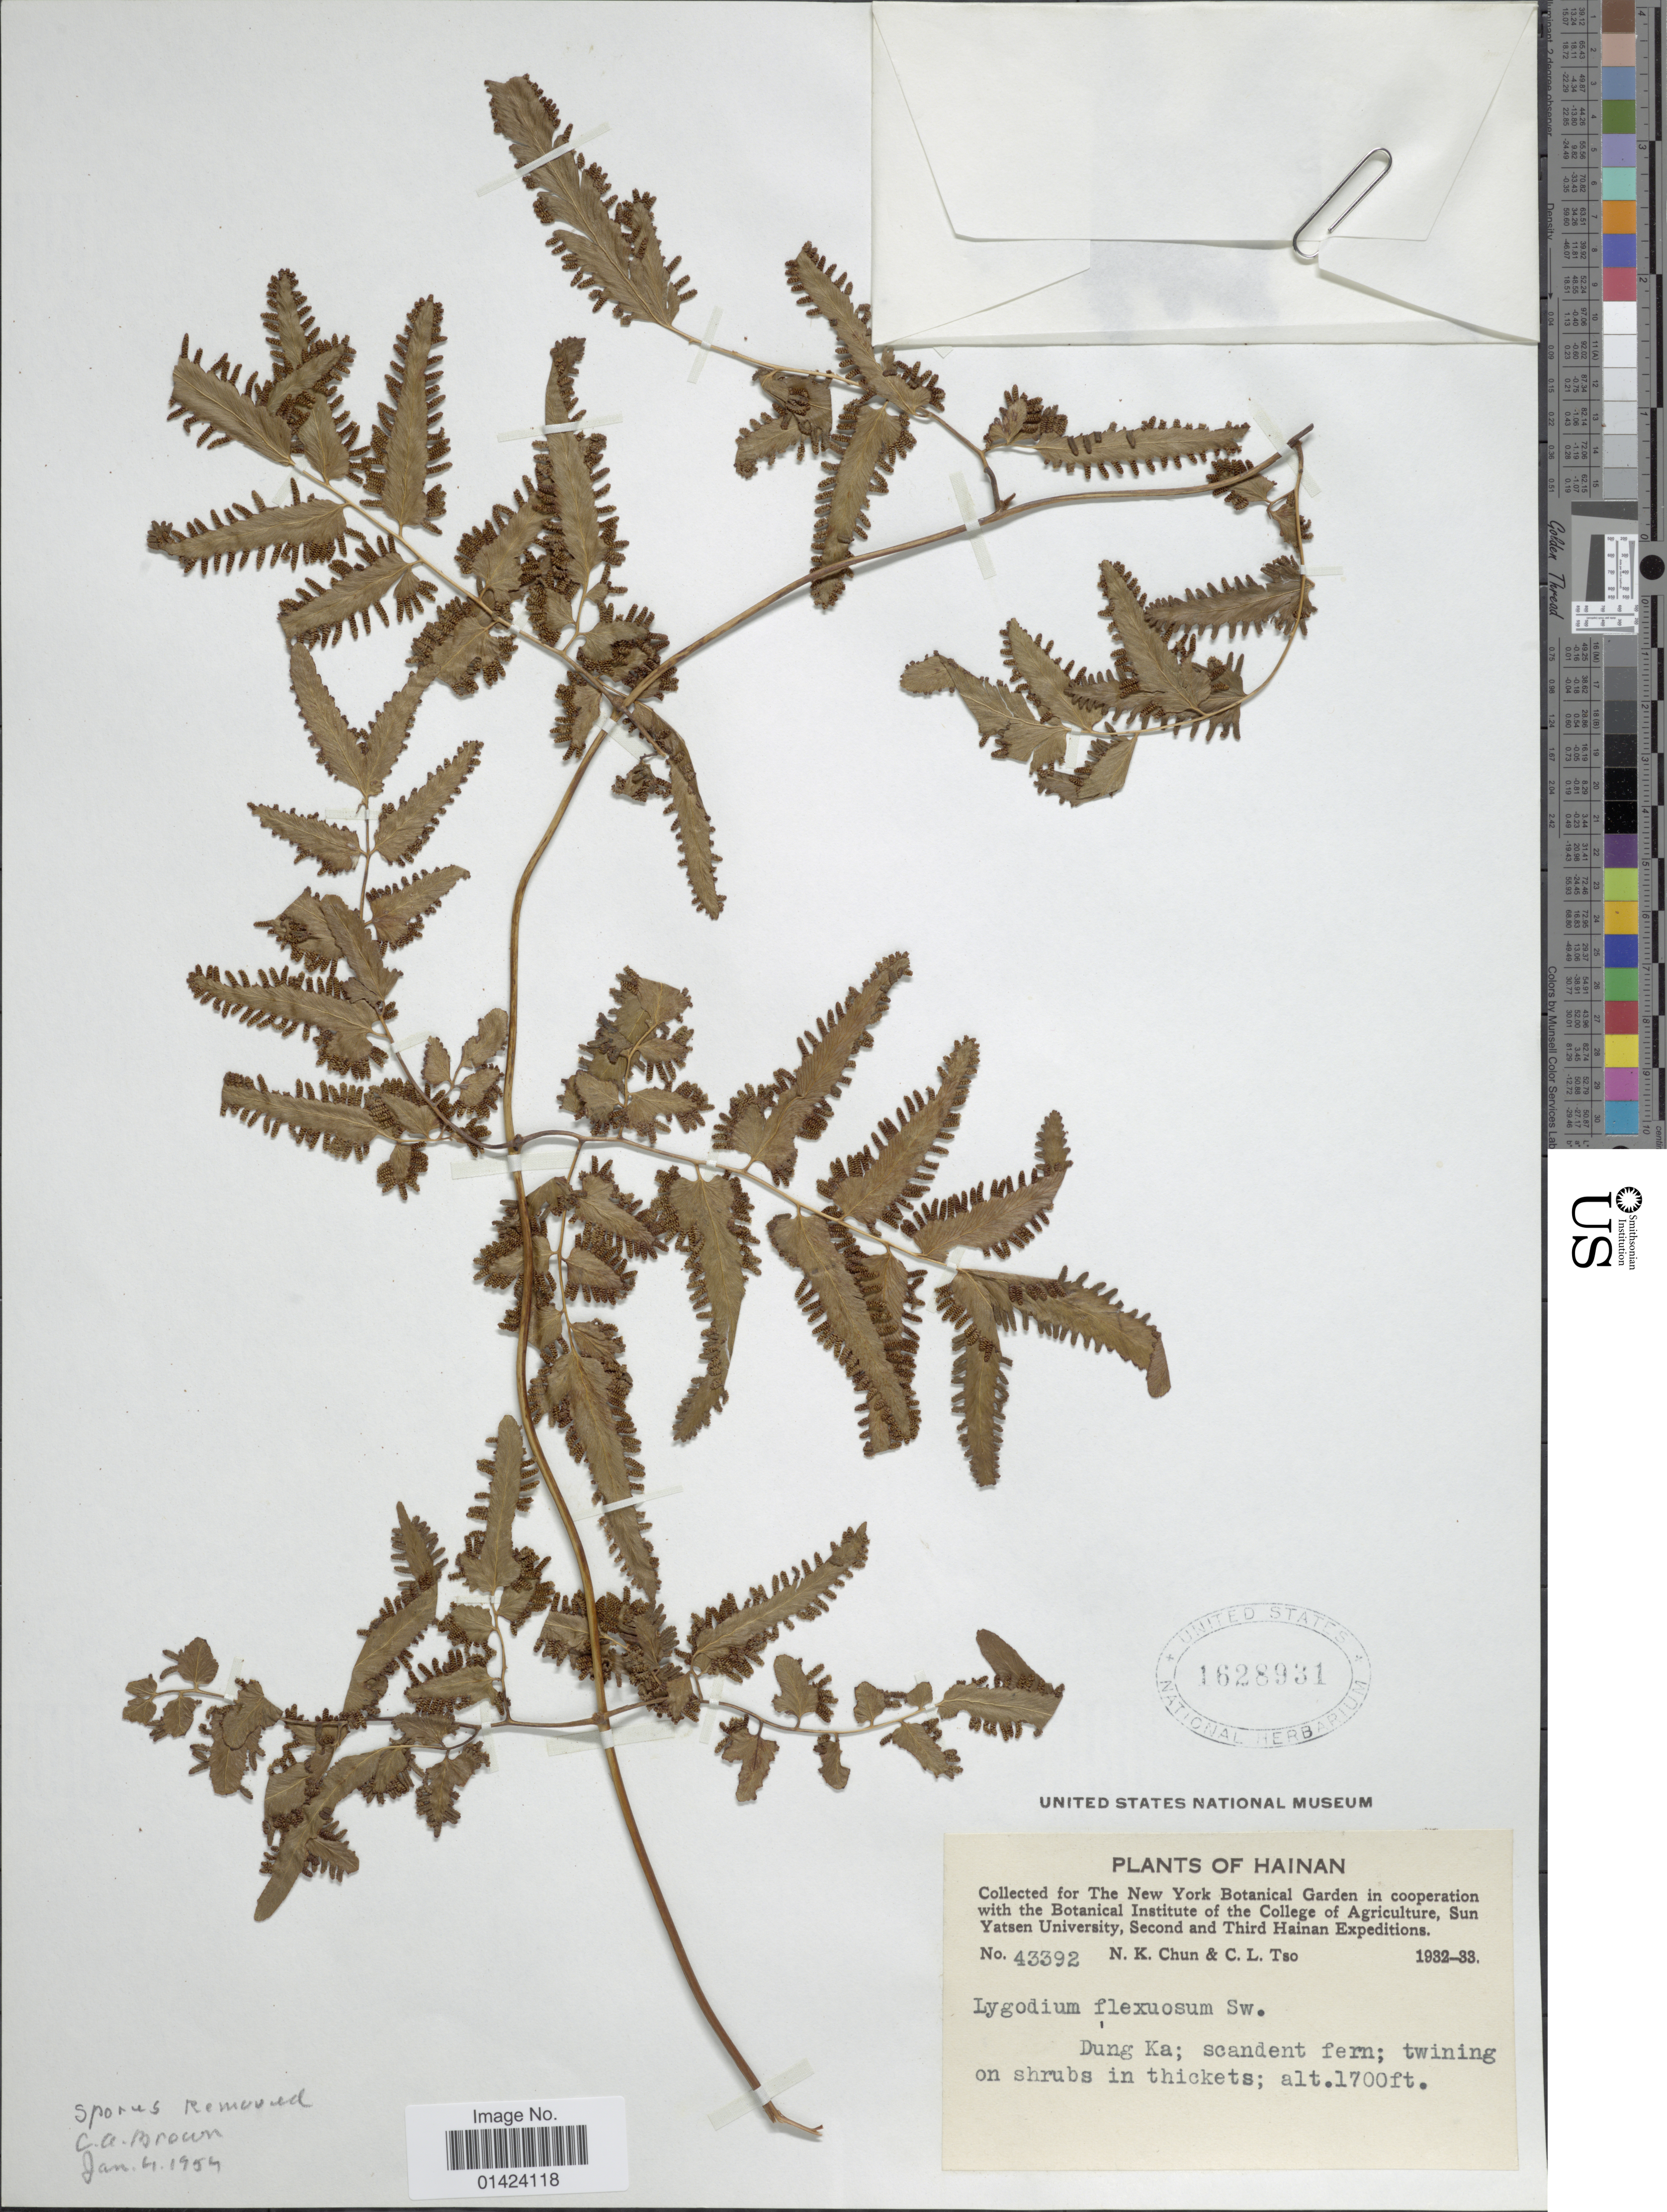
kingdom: Plantae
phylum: Tracheophyta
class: Polypodiopsida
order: Schizaeales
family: Lygodiaceae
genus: Lygodium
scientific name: Lygodium flexuosum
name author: Sw.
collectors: N. K. Chun & C. Tso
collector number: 43392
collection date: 1932/1933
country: China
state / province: Hainan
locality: Hainan, Dung Ka; scandent fern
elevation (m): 518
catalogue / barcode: US 1628931